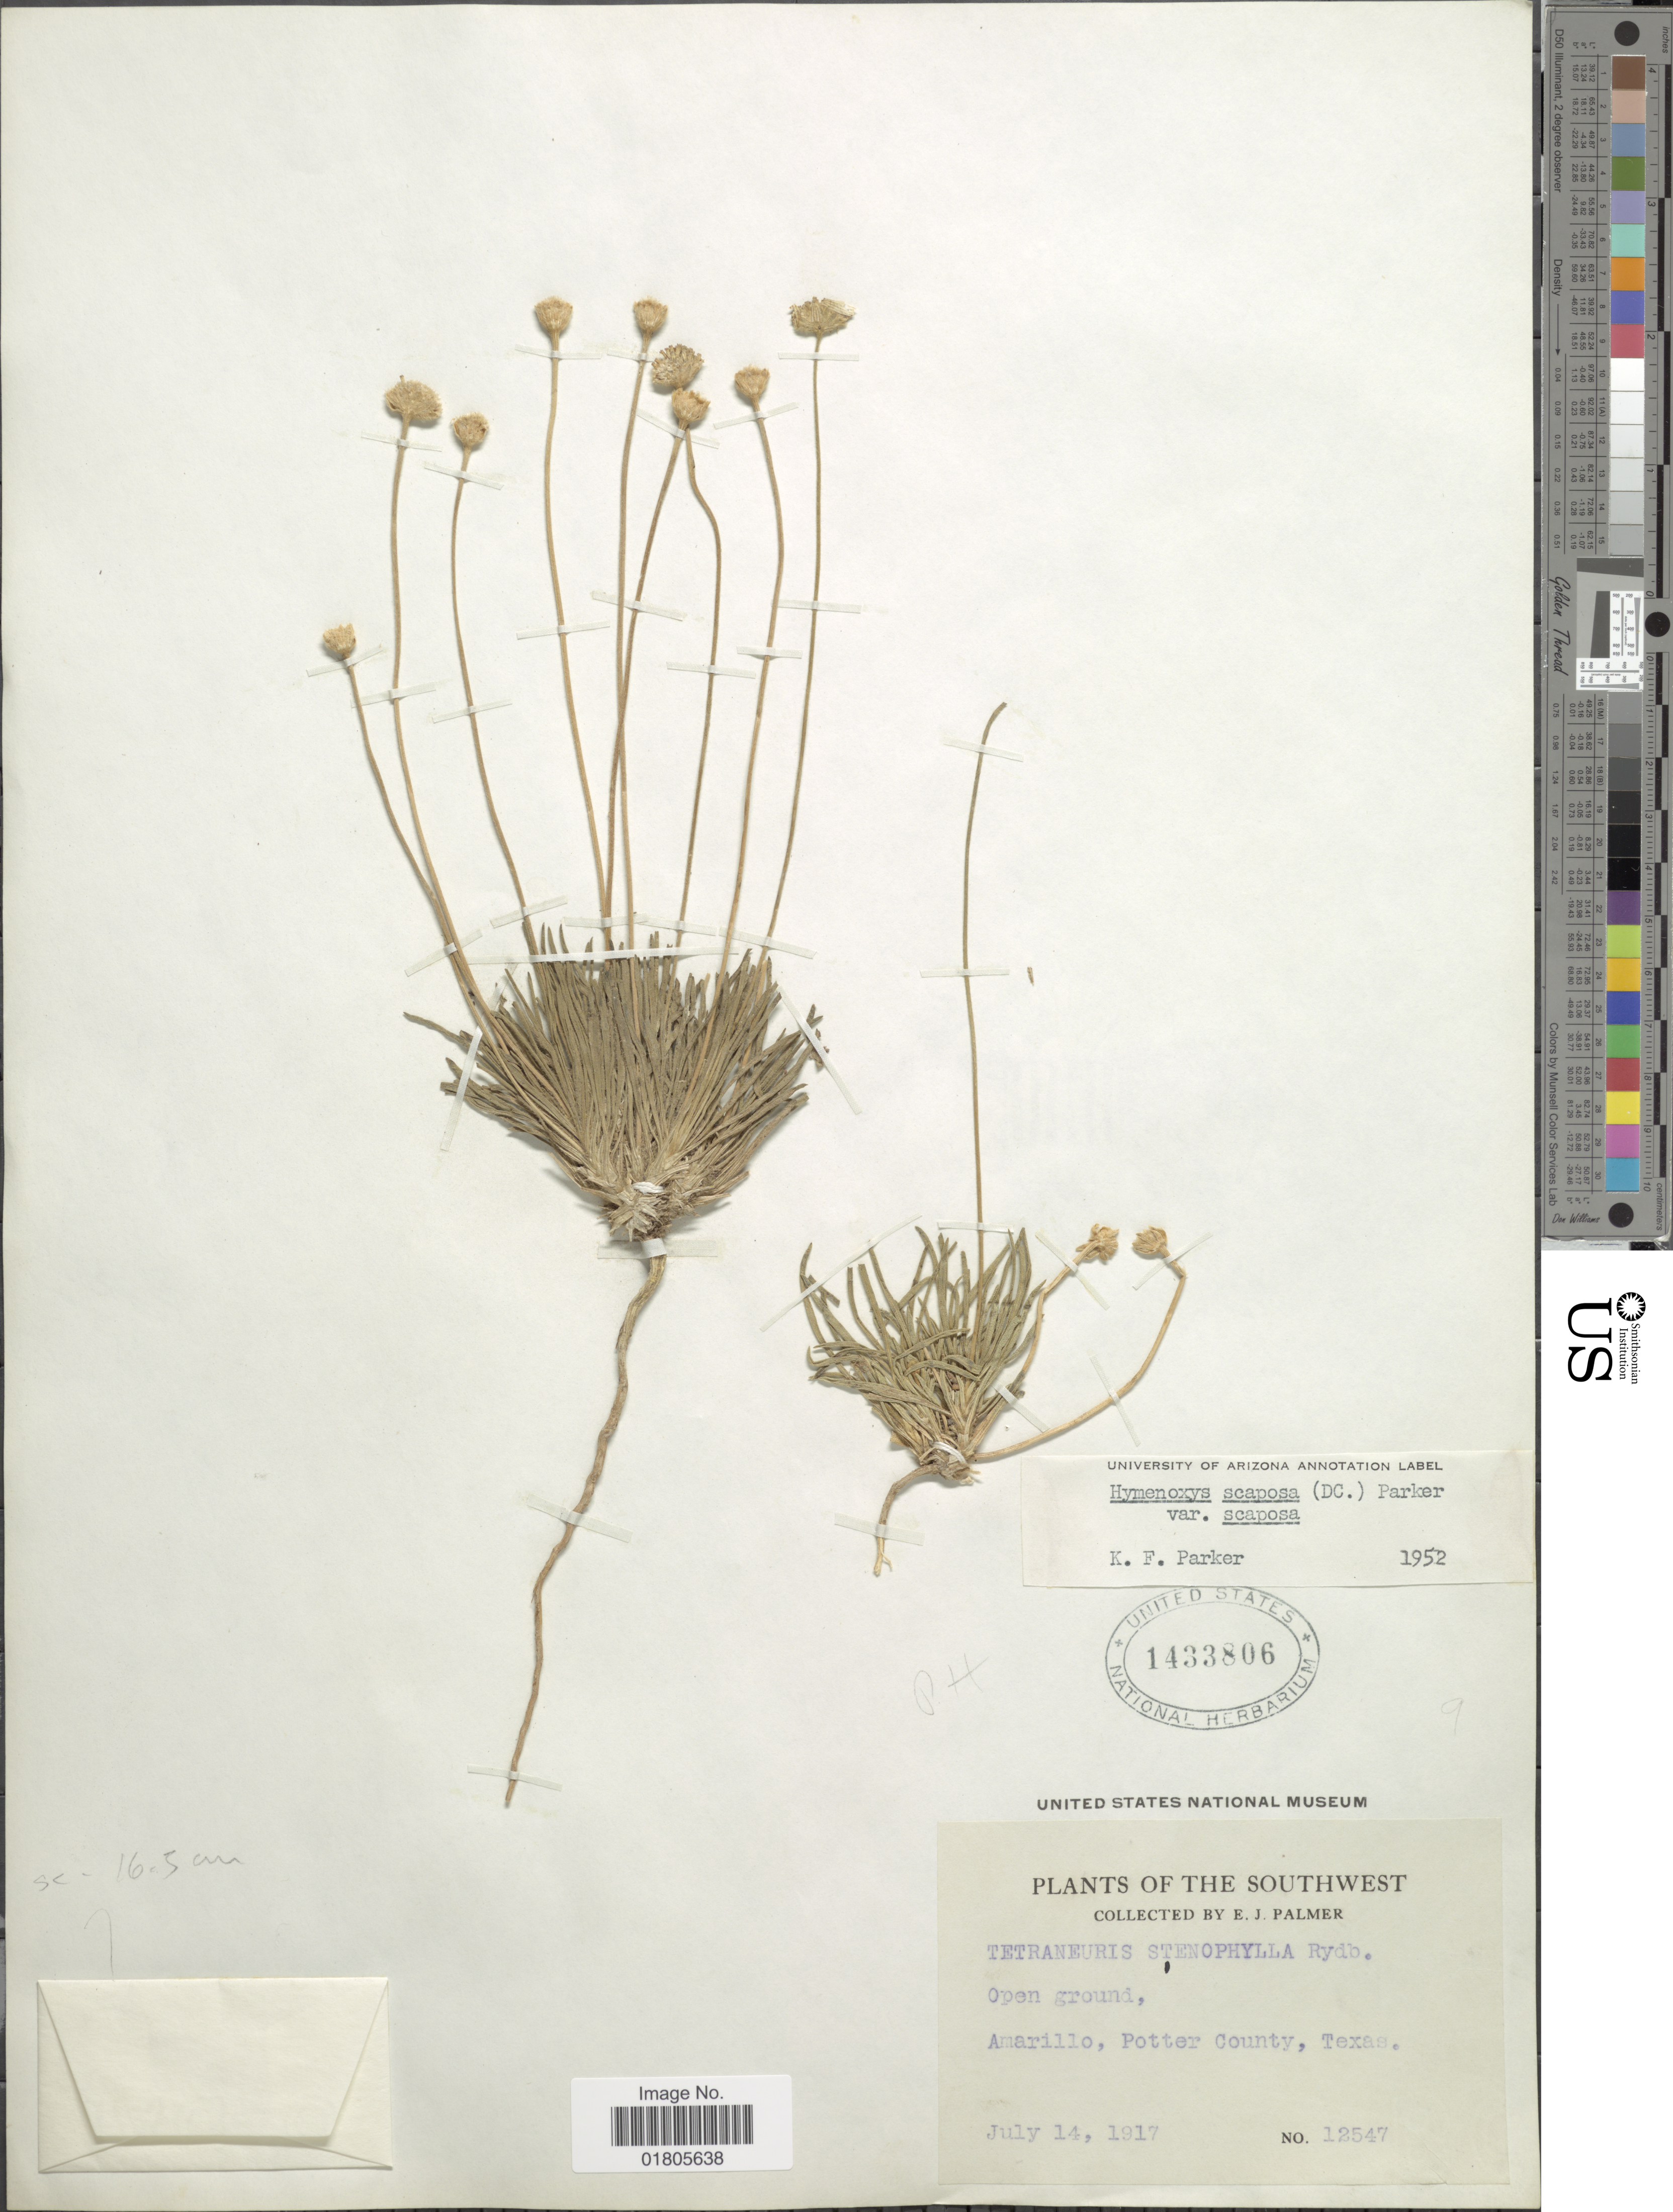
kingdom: Plantae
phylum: Tracheophyta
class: Magnoliopsida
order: Asterales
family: Asteraceae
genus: Actinea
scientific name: Actinea scaposa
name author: (DC.) Kuntze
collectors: E. J. Palmer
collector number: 12547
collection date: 1917-07-14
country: United States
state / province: Texas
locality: Southwest. Amarillo, Potter County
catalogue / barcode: US 1433806